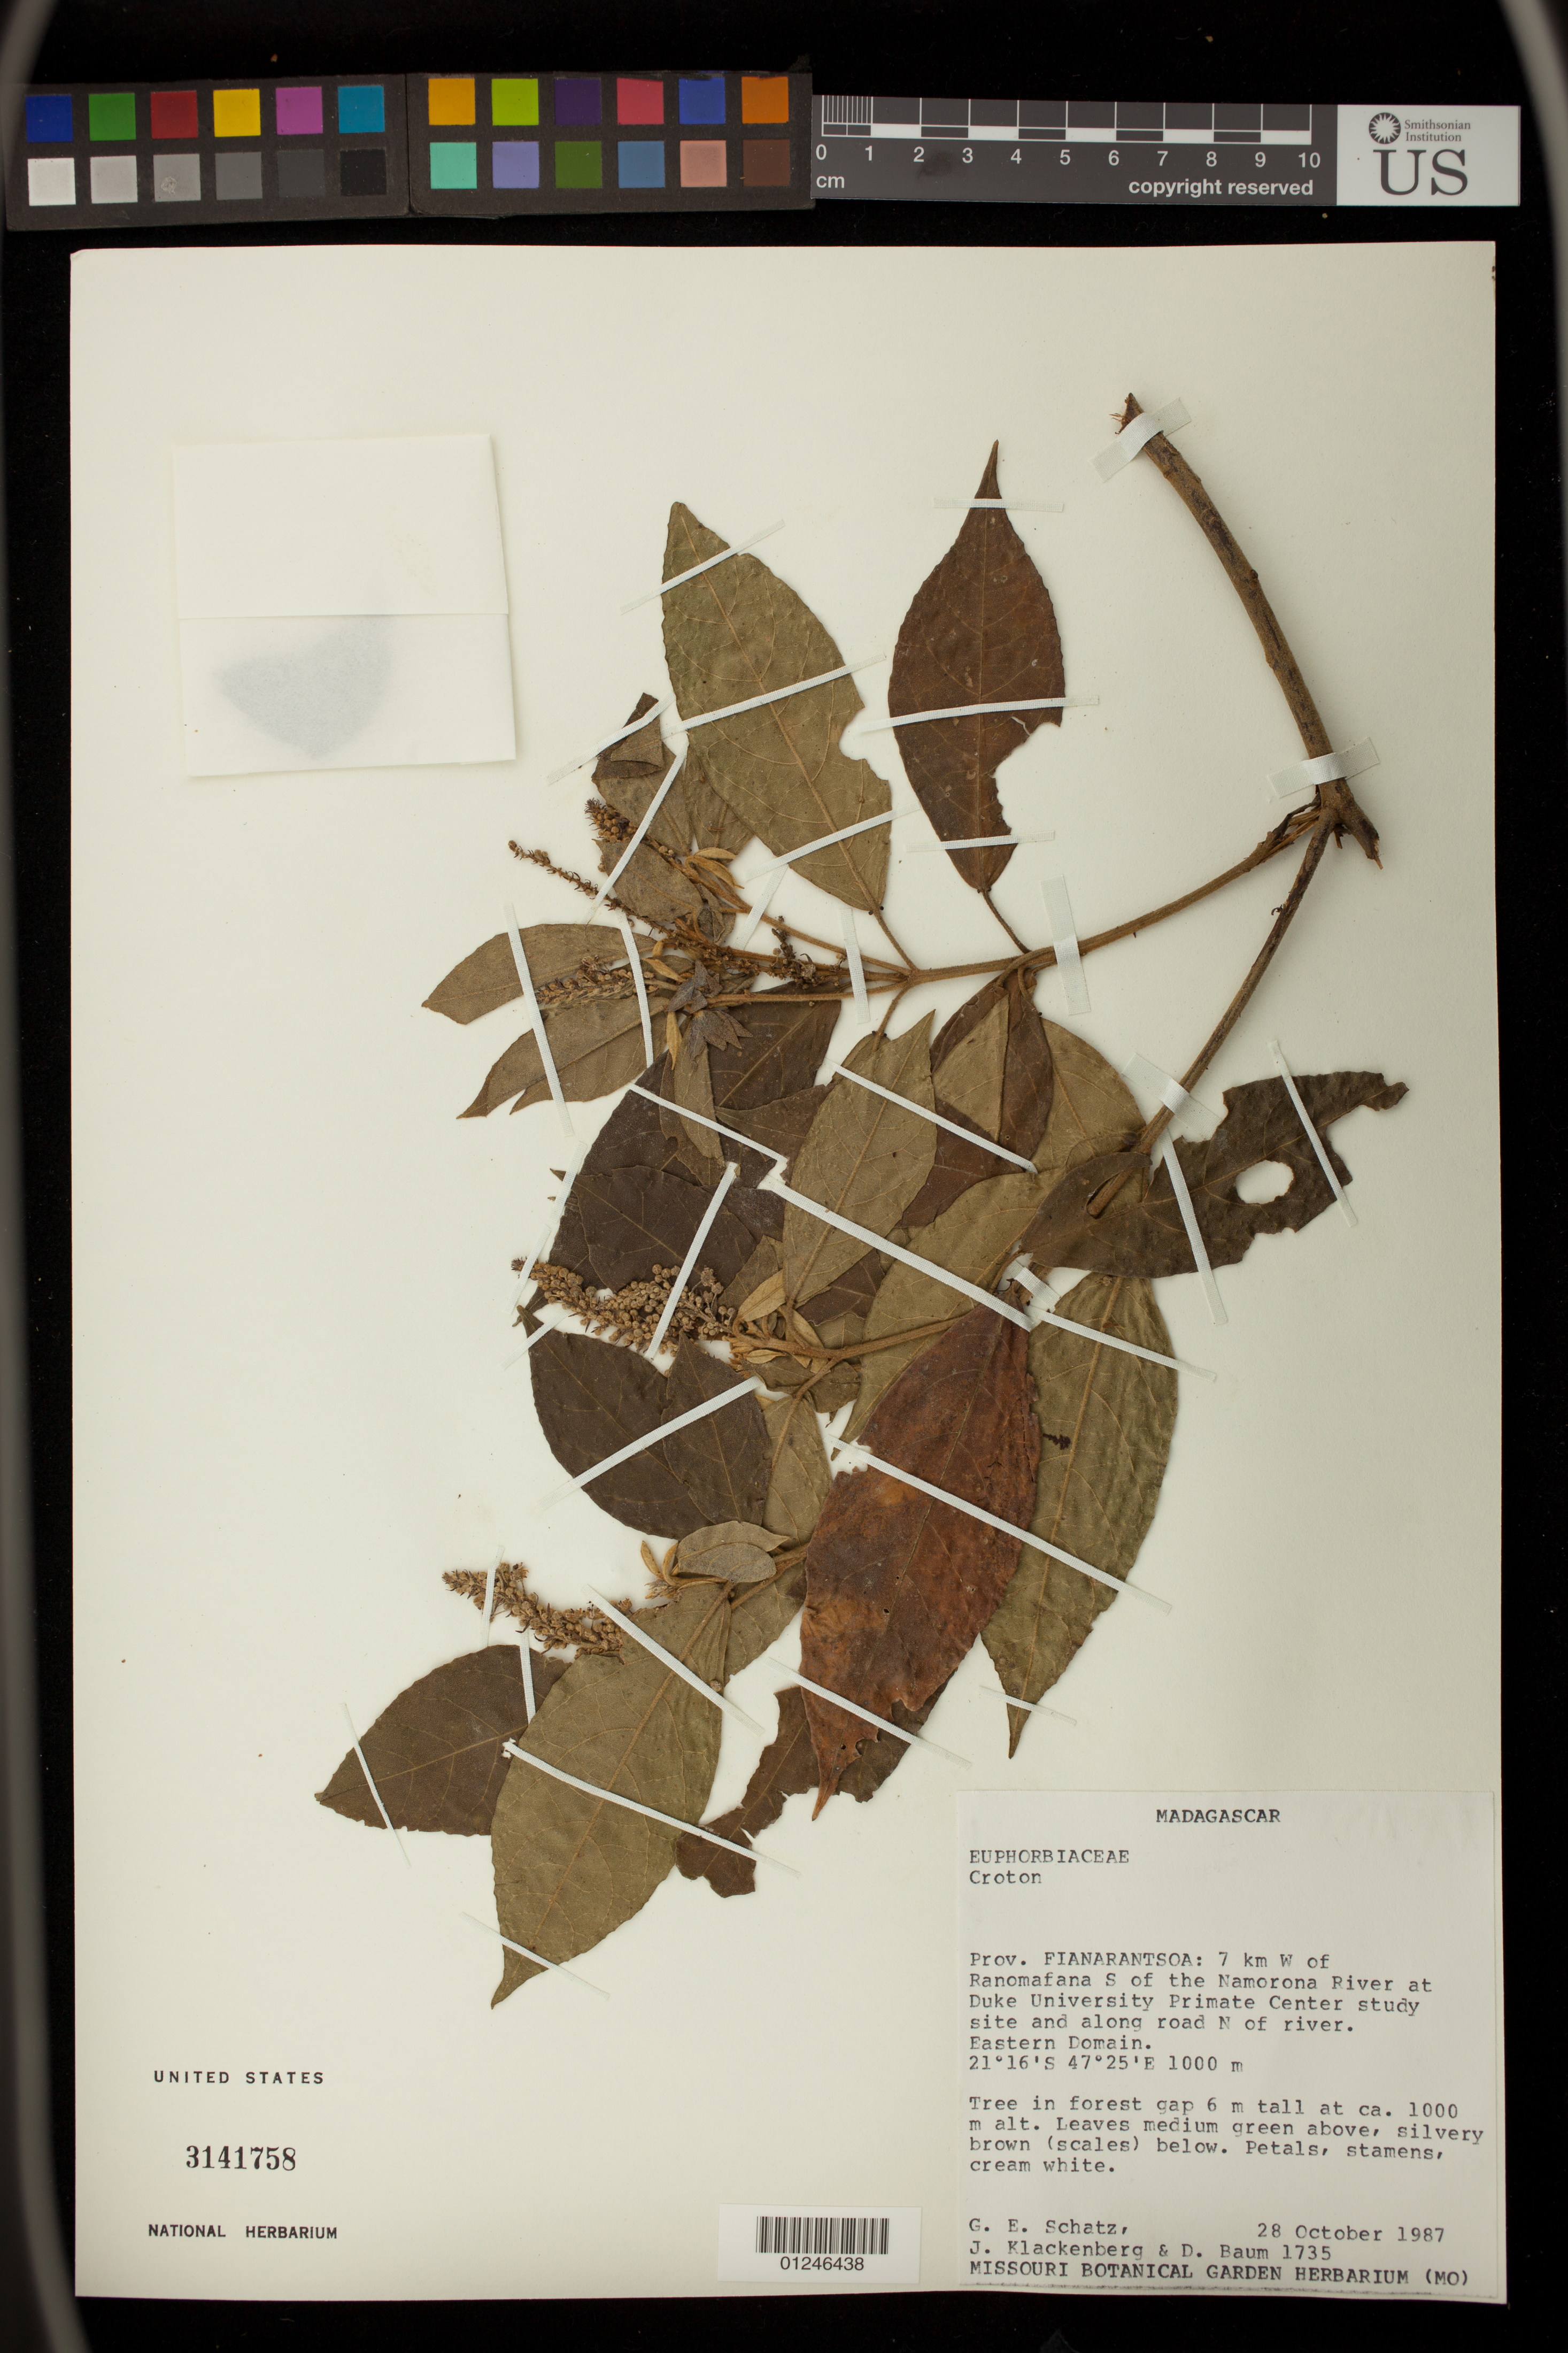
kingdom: Plantae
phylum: Tracheophyta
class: Magnoliopsida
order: Malpighiales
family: Euphorbiaceae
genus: Croton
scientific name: Croton fianarantsoae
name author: Leandri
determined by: Berry, P. E., (WIS), University of Wisconsin - Madison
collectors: G. Schatz, J. Klackenberg & D. Baum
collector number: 1735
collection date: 1987-10-28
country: Madagascar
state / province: Vatovavy Fitovinany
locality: Prov. FIANARANTSOA: 7 km W of Ranomafana S of the Namorona River at Duke University Primate Center study site and along road N of river. Eastern Domain.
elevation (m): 1000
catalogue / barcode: US 3141758